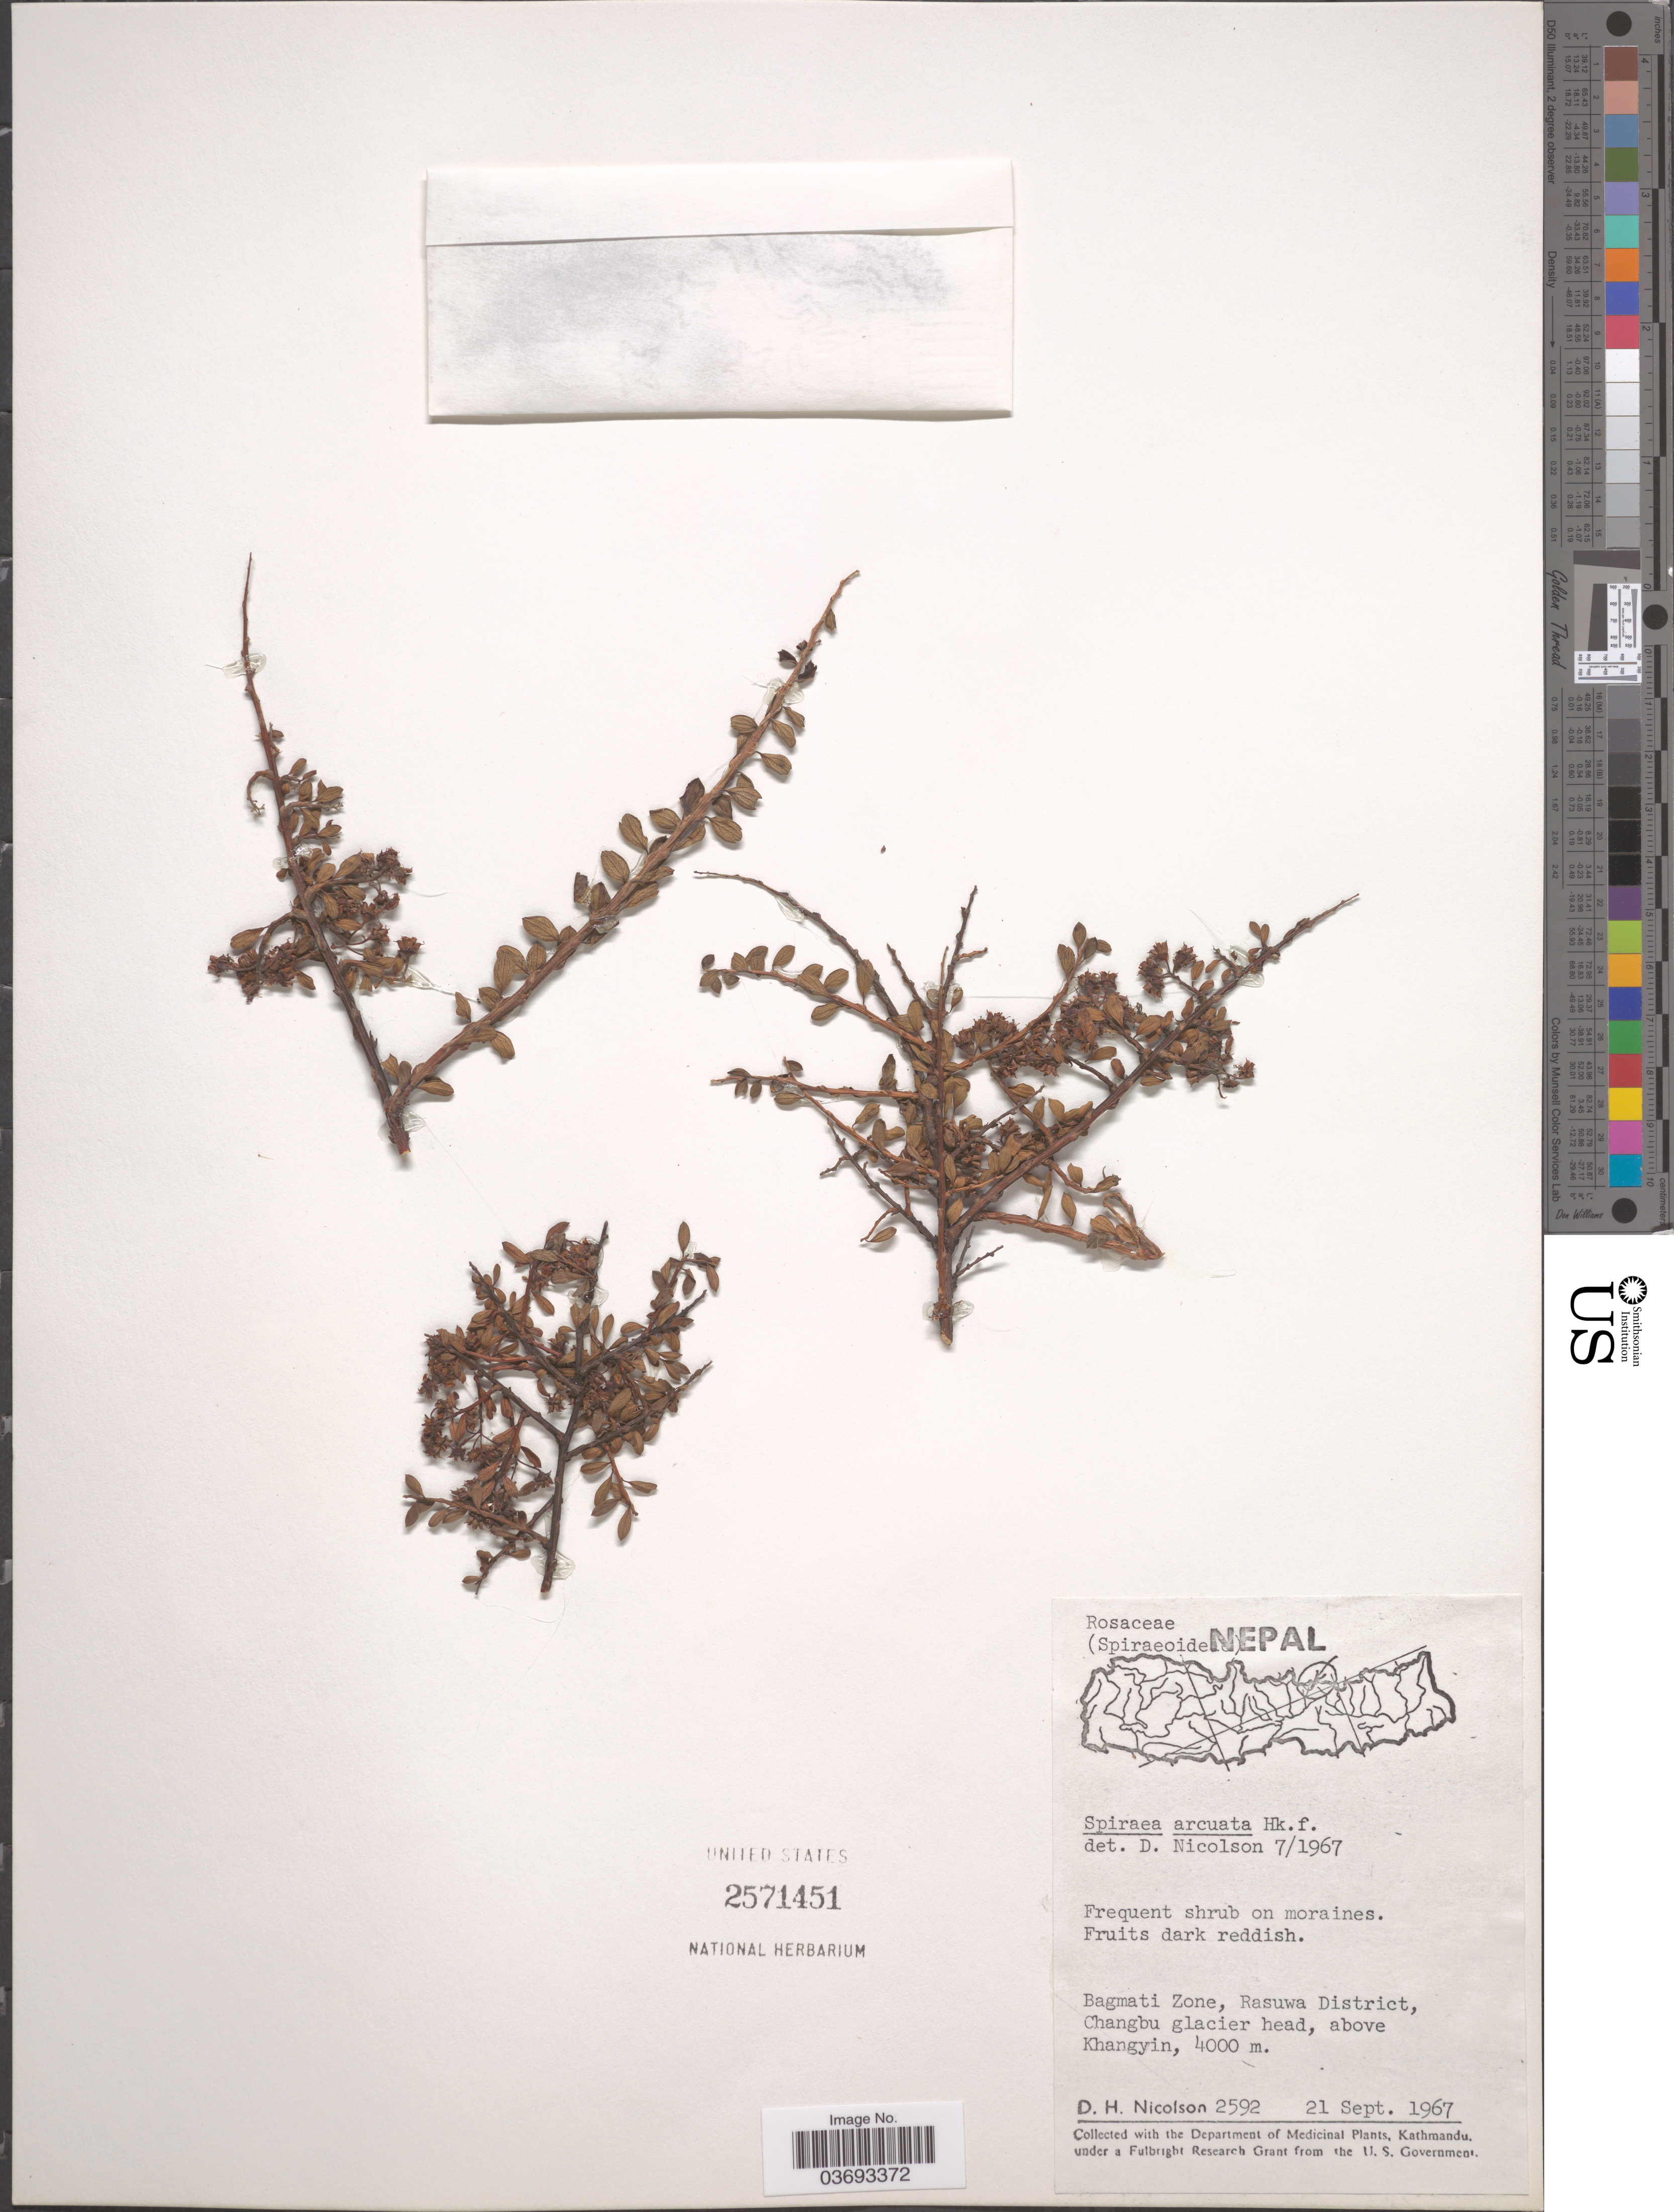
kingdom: Plantae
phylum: Tracheophyta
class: Magnoliopsida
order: Rosales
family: Rosaceae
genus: Spiraea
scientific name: Spiraea arcuata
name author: Hook. f.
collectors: D. H. Nicolson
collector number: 2592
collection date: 1967-09-21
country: Nepal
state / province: Bagmati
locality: Bagmati Zone, Rasuwa District, Changbu glacier head, above Khangyin.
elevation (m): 4000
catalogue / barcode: US 2571451